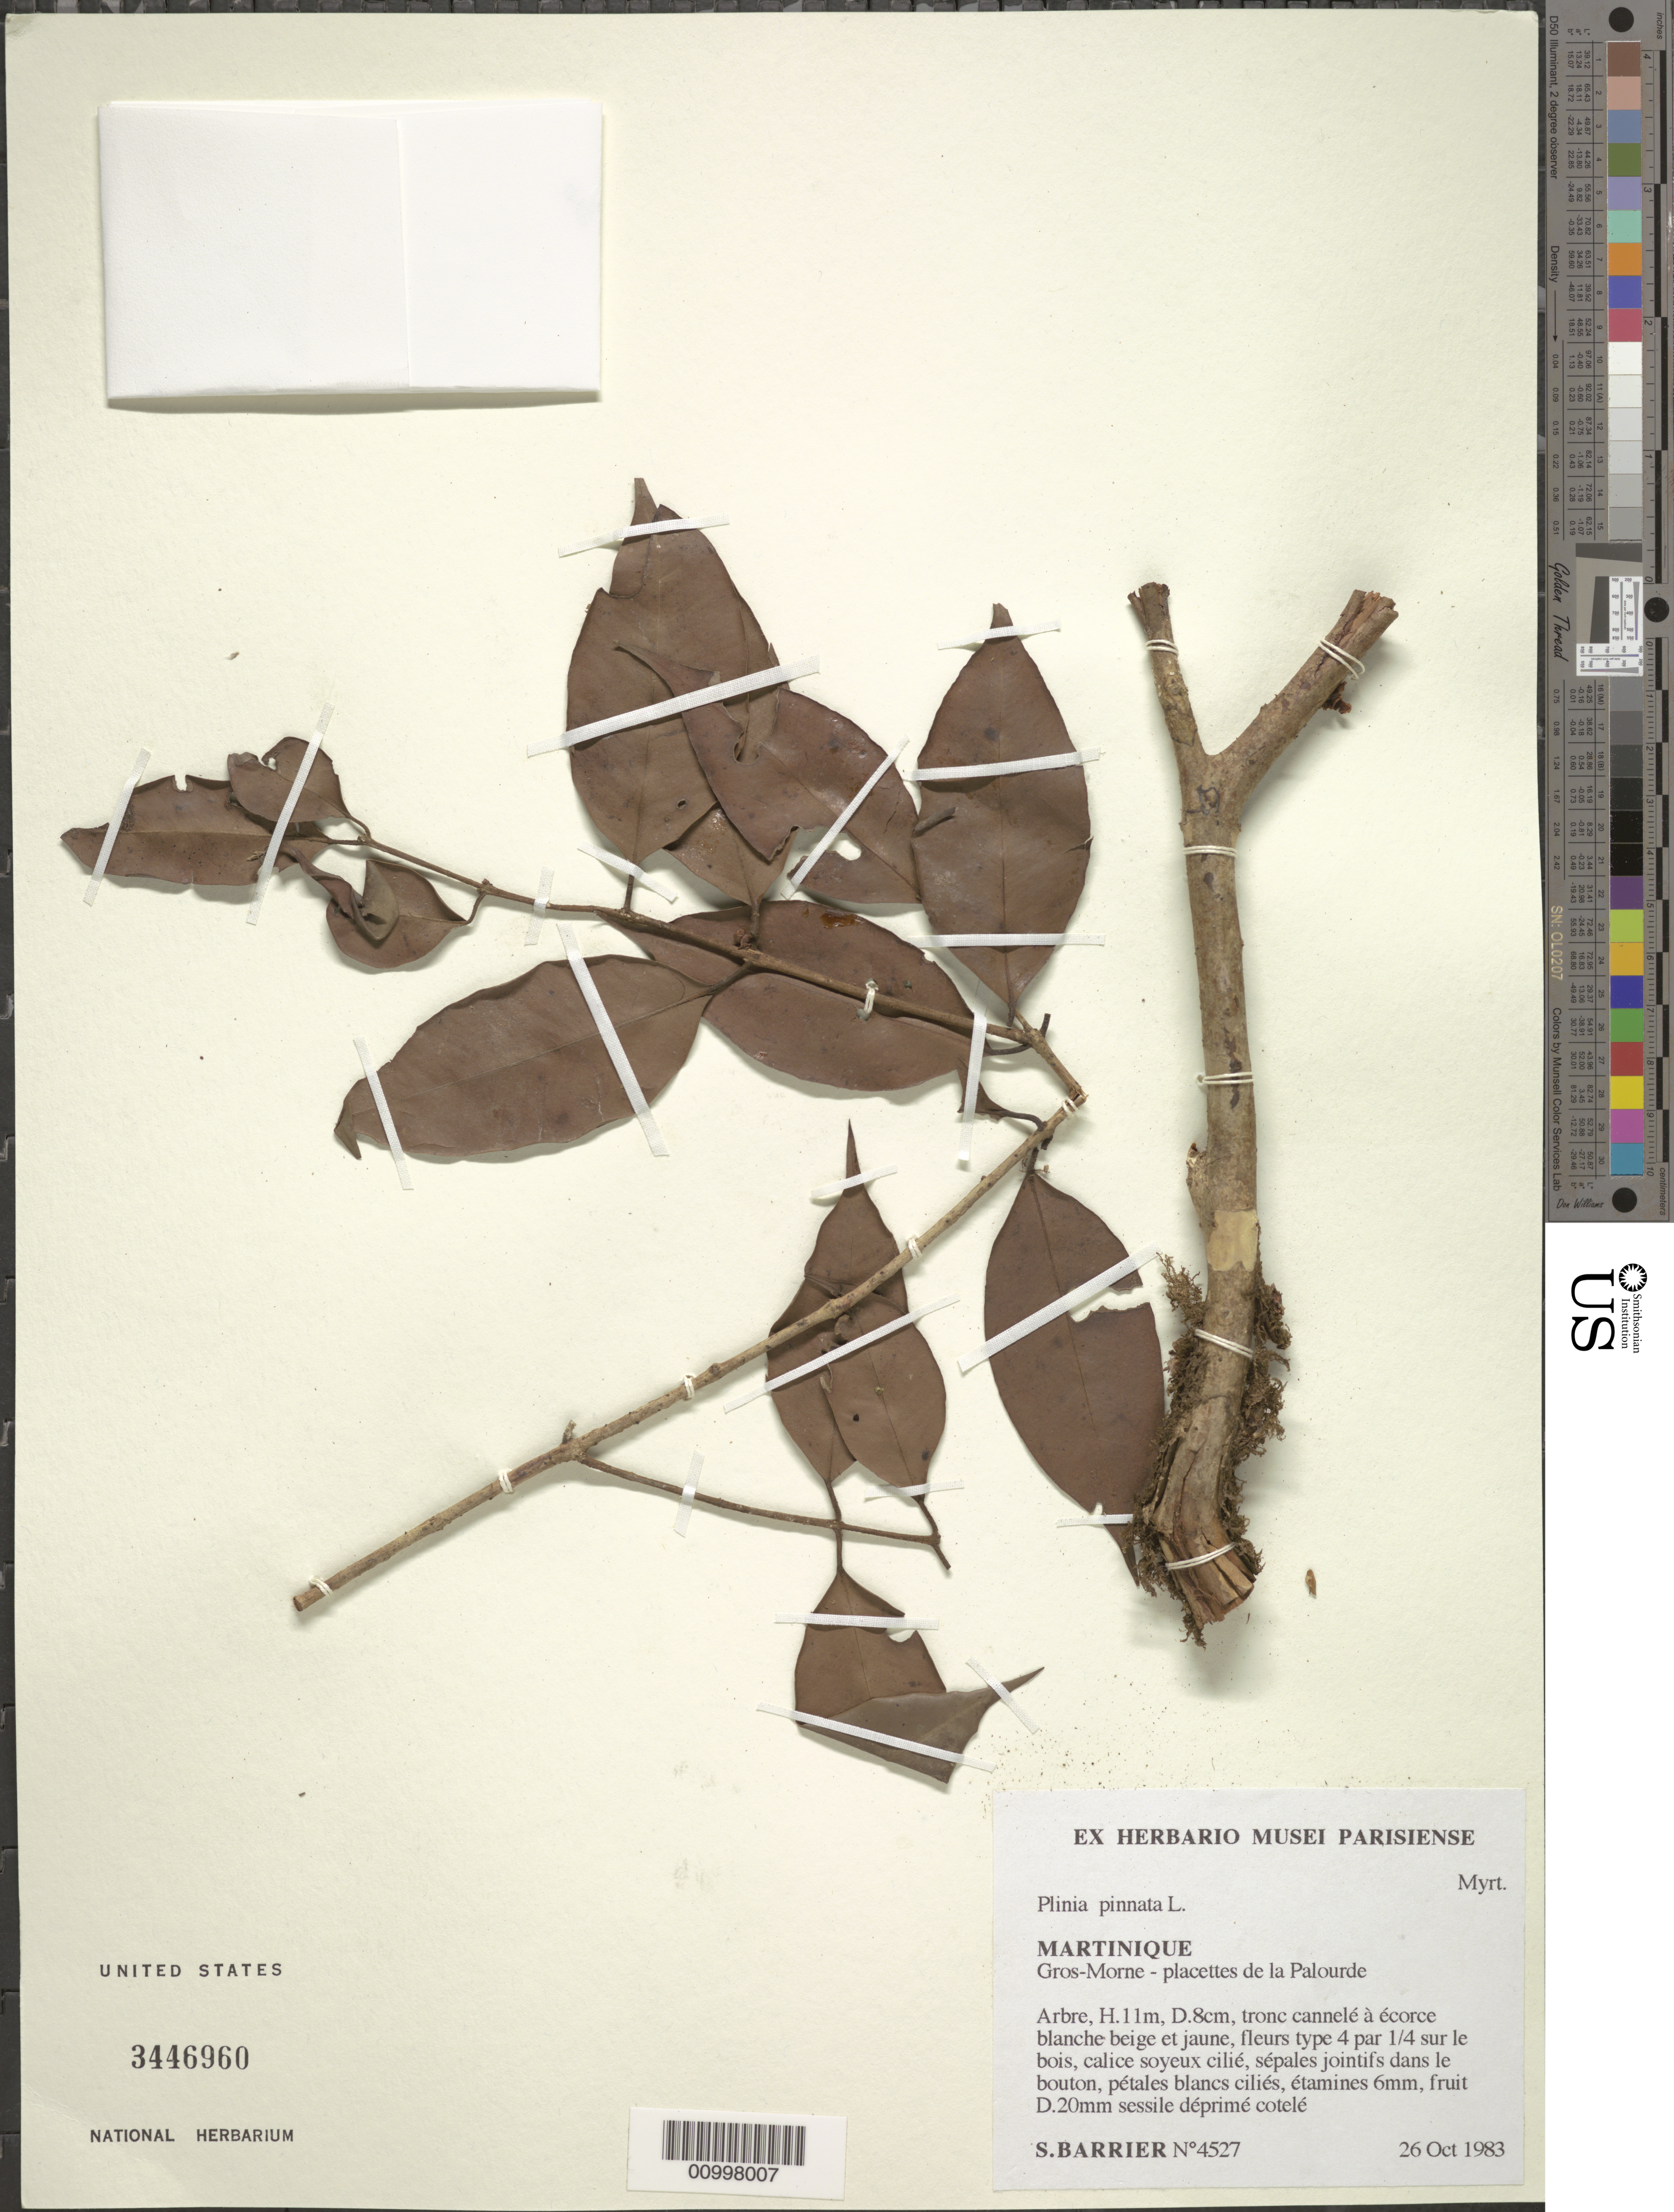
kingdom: Plantae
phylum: Tracheophyta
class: Magnoliopsida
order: Myrtales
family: Myrtaceae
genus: Plinia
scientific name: Plinia pinnata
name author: L.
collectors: S. Barrier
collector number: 4527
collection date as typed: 26 Oct 1983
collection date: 1983-10-26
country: Martinique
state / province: Fort-de-France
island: Martinique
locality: Gros-Morne - placettes de la Palourde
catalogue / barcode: US 3446960